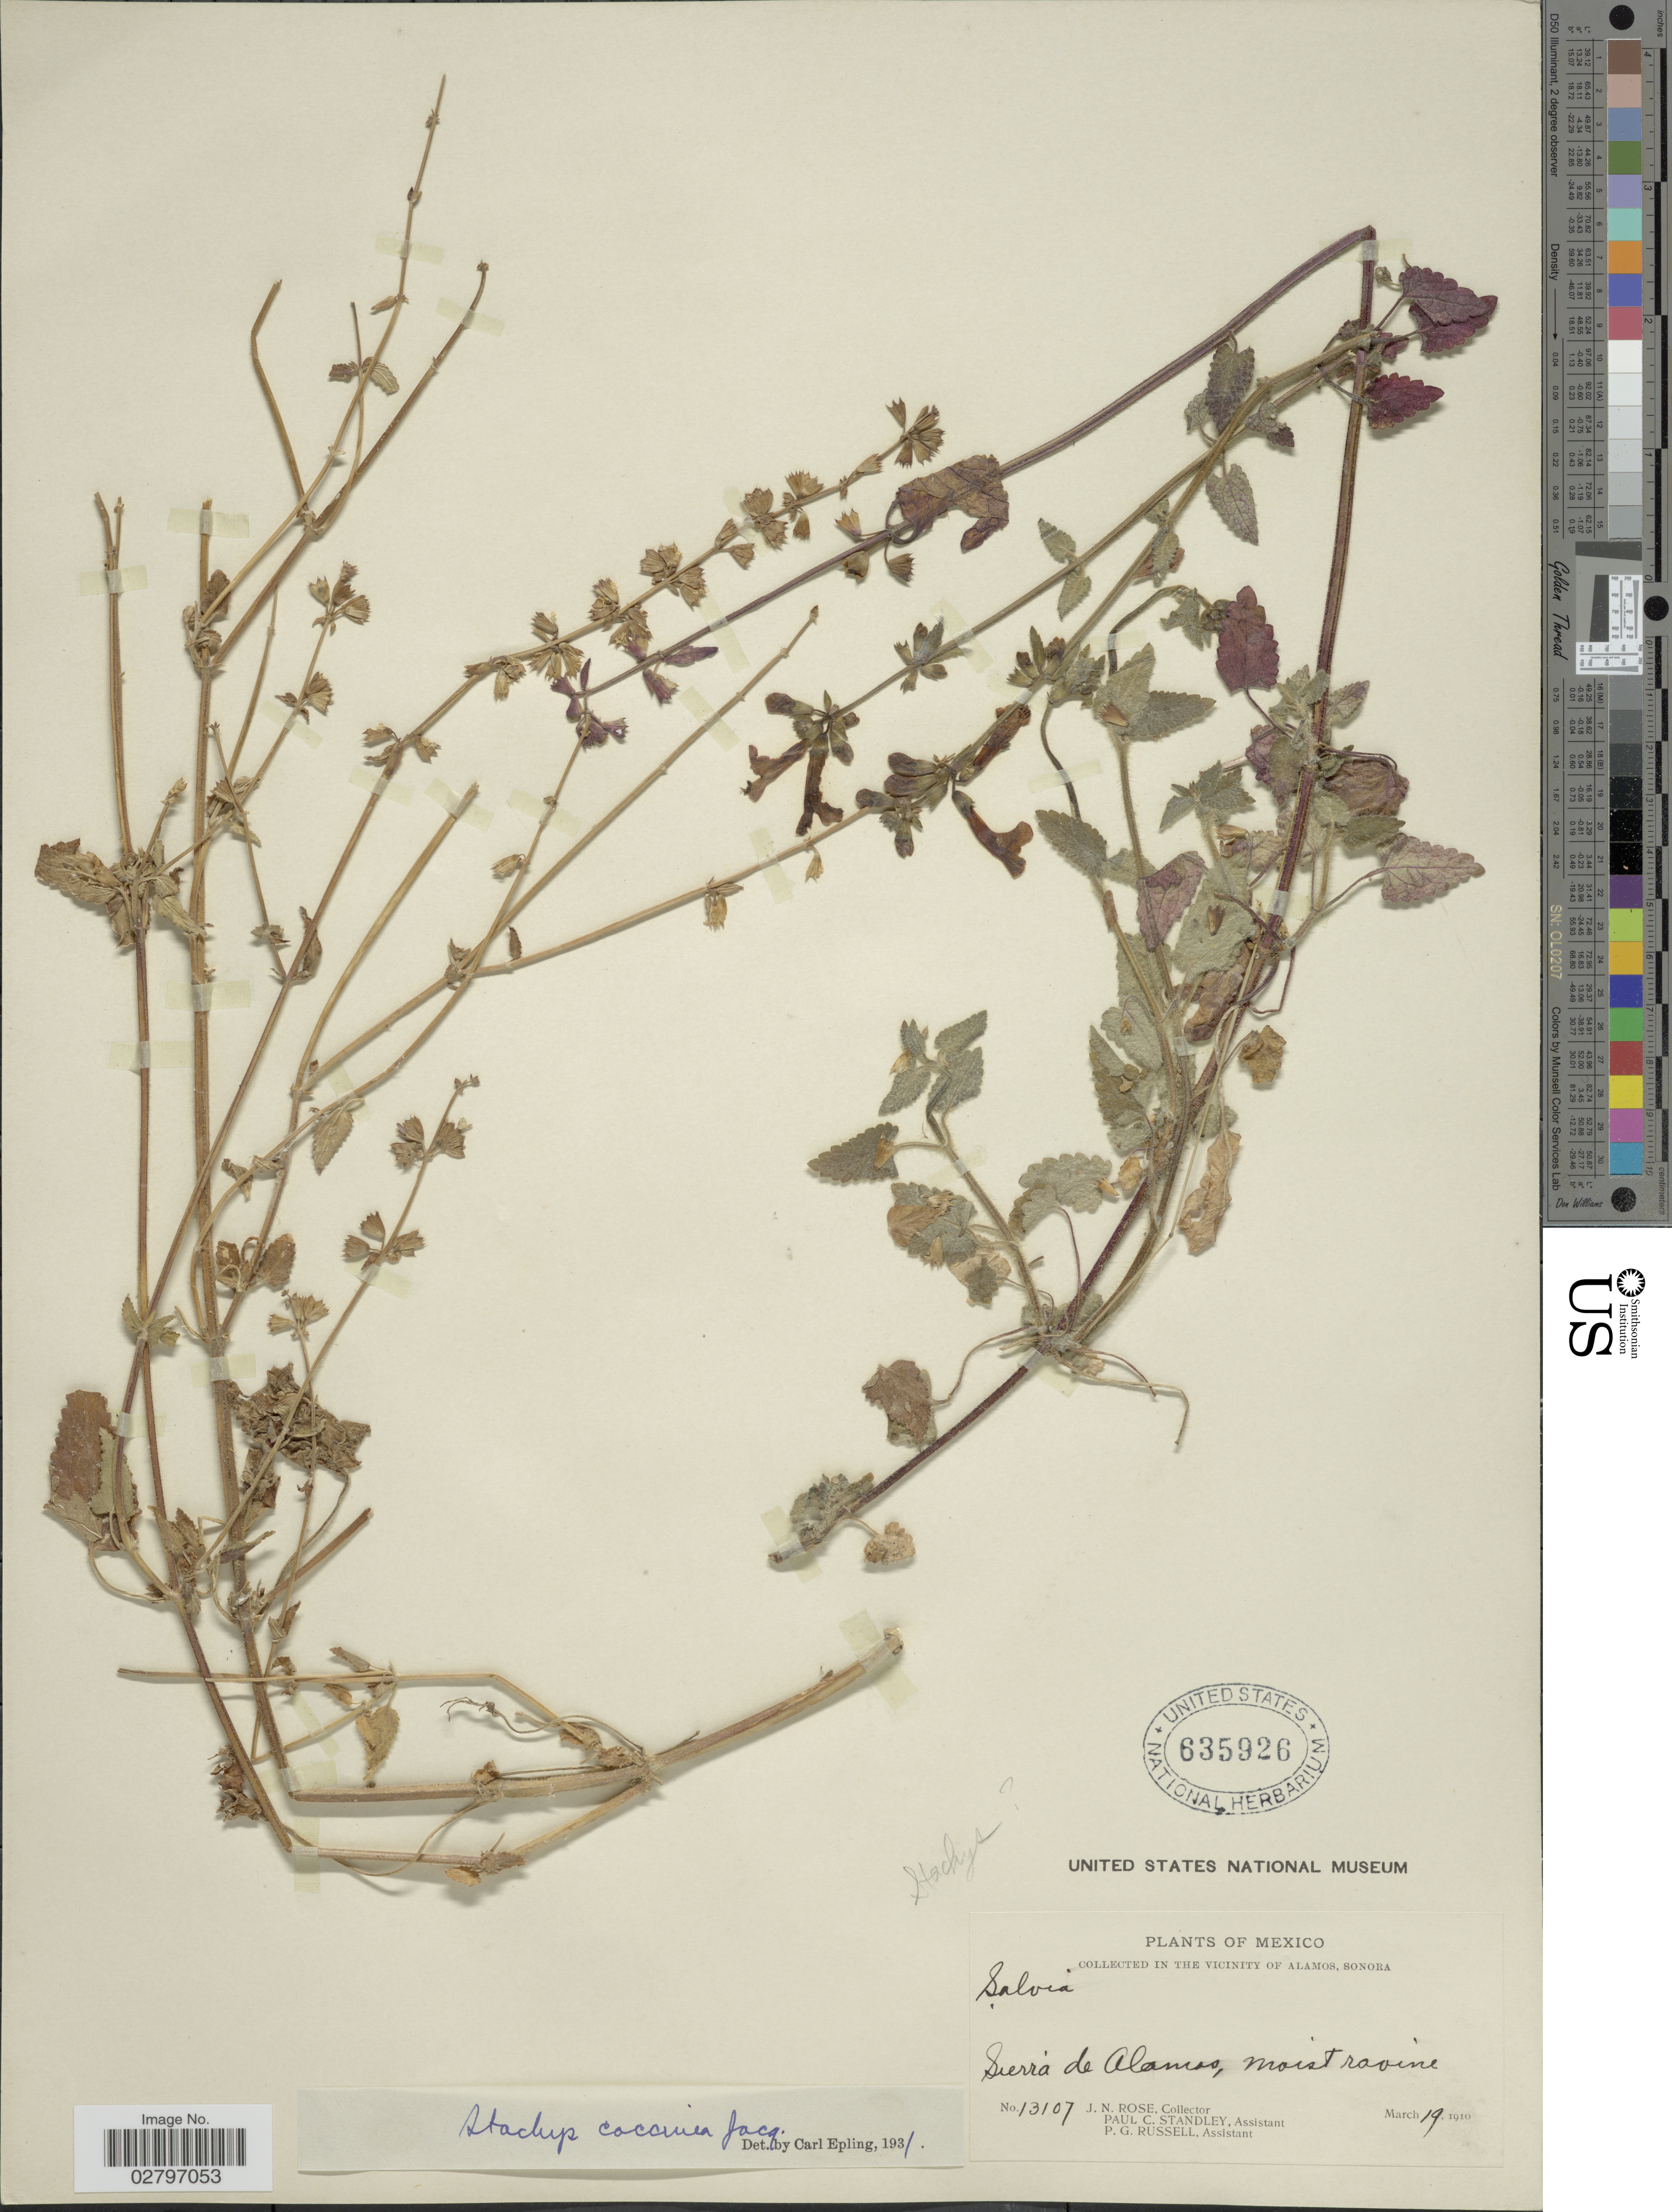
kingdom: Plantae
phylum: Tracheophyta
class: Magnoliopsida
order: Lamiales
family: Lamiaceae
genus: Stachys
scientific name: Stachys coccinea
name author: Ortega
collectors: J. N. Rose, P. C. Standley & P. G. Russell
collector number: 13107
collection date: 1910-03-19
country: Mexico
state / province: Sonora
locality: In The Vicinity of Alamos, Sonora, Sierra de Alamos, moist ravine.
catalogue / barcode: US 635926